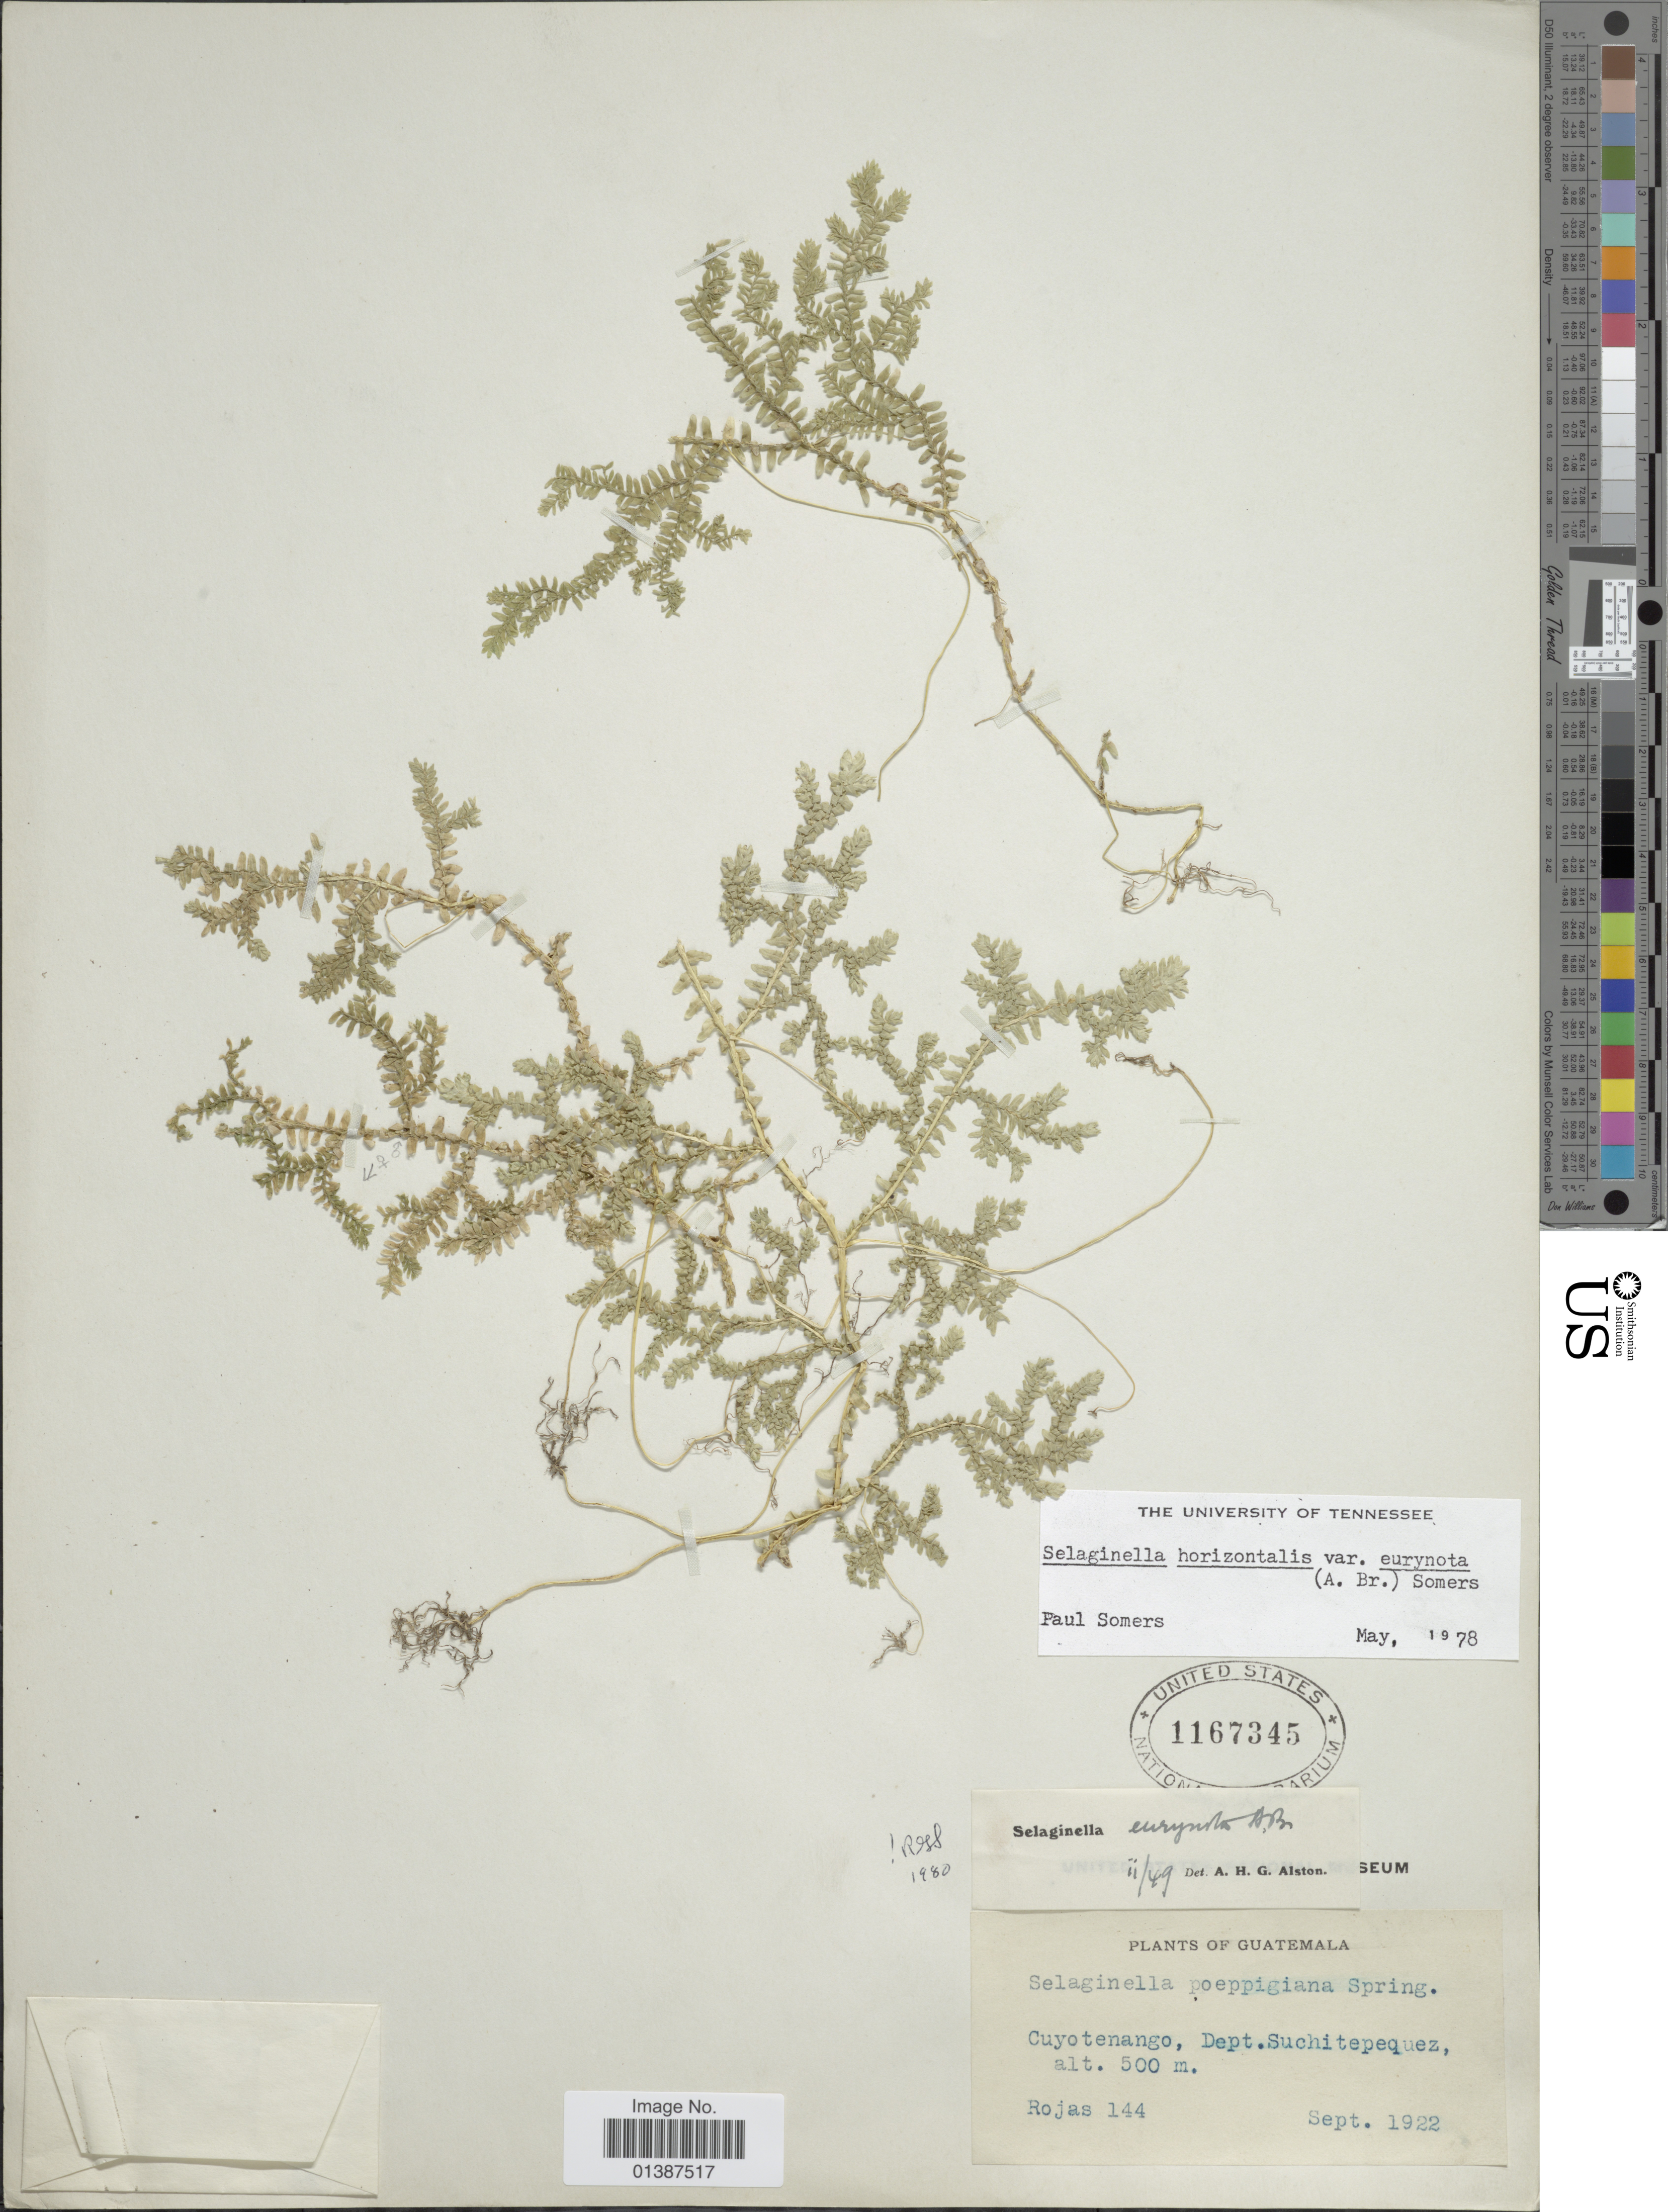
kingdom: Plantae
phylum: Tracheophyta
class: Lycopodiopsida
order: Selaginellales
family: Selaginellaceae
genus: Selaginella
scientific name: Selaginella eurynota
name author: A. Braun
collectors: Rojas, --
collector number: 144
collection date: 1922-09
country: Guatemala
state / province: Suchitepéquez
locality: Cuyotenango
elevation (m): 500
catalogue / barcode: US 1167345